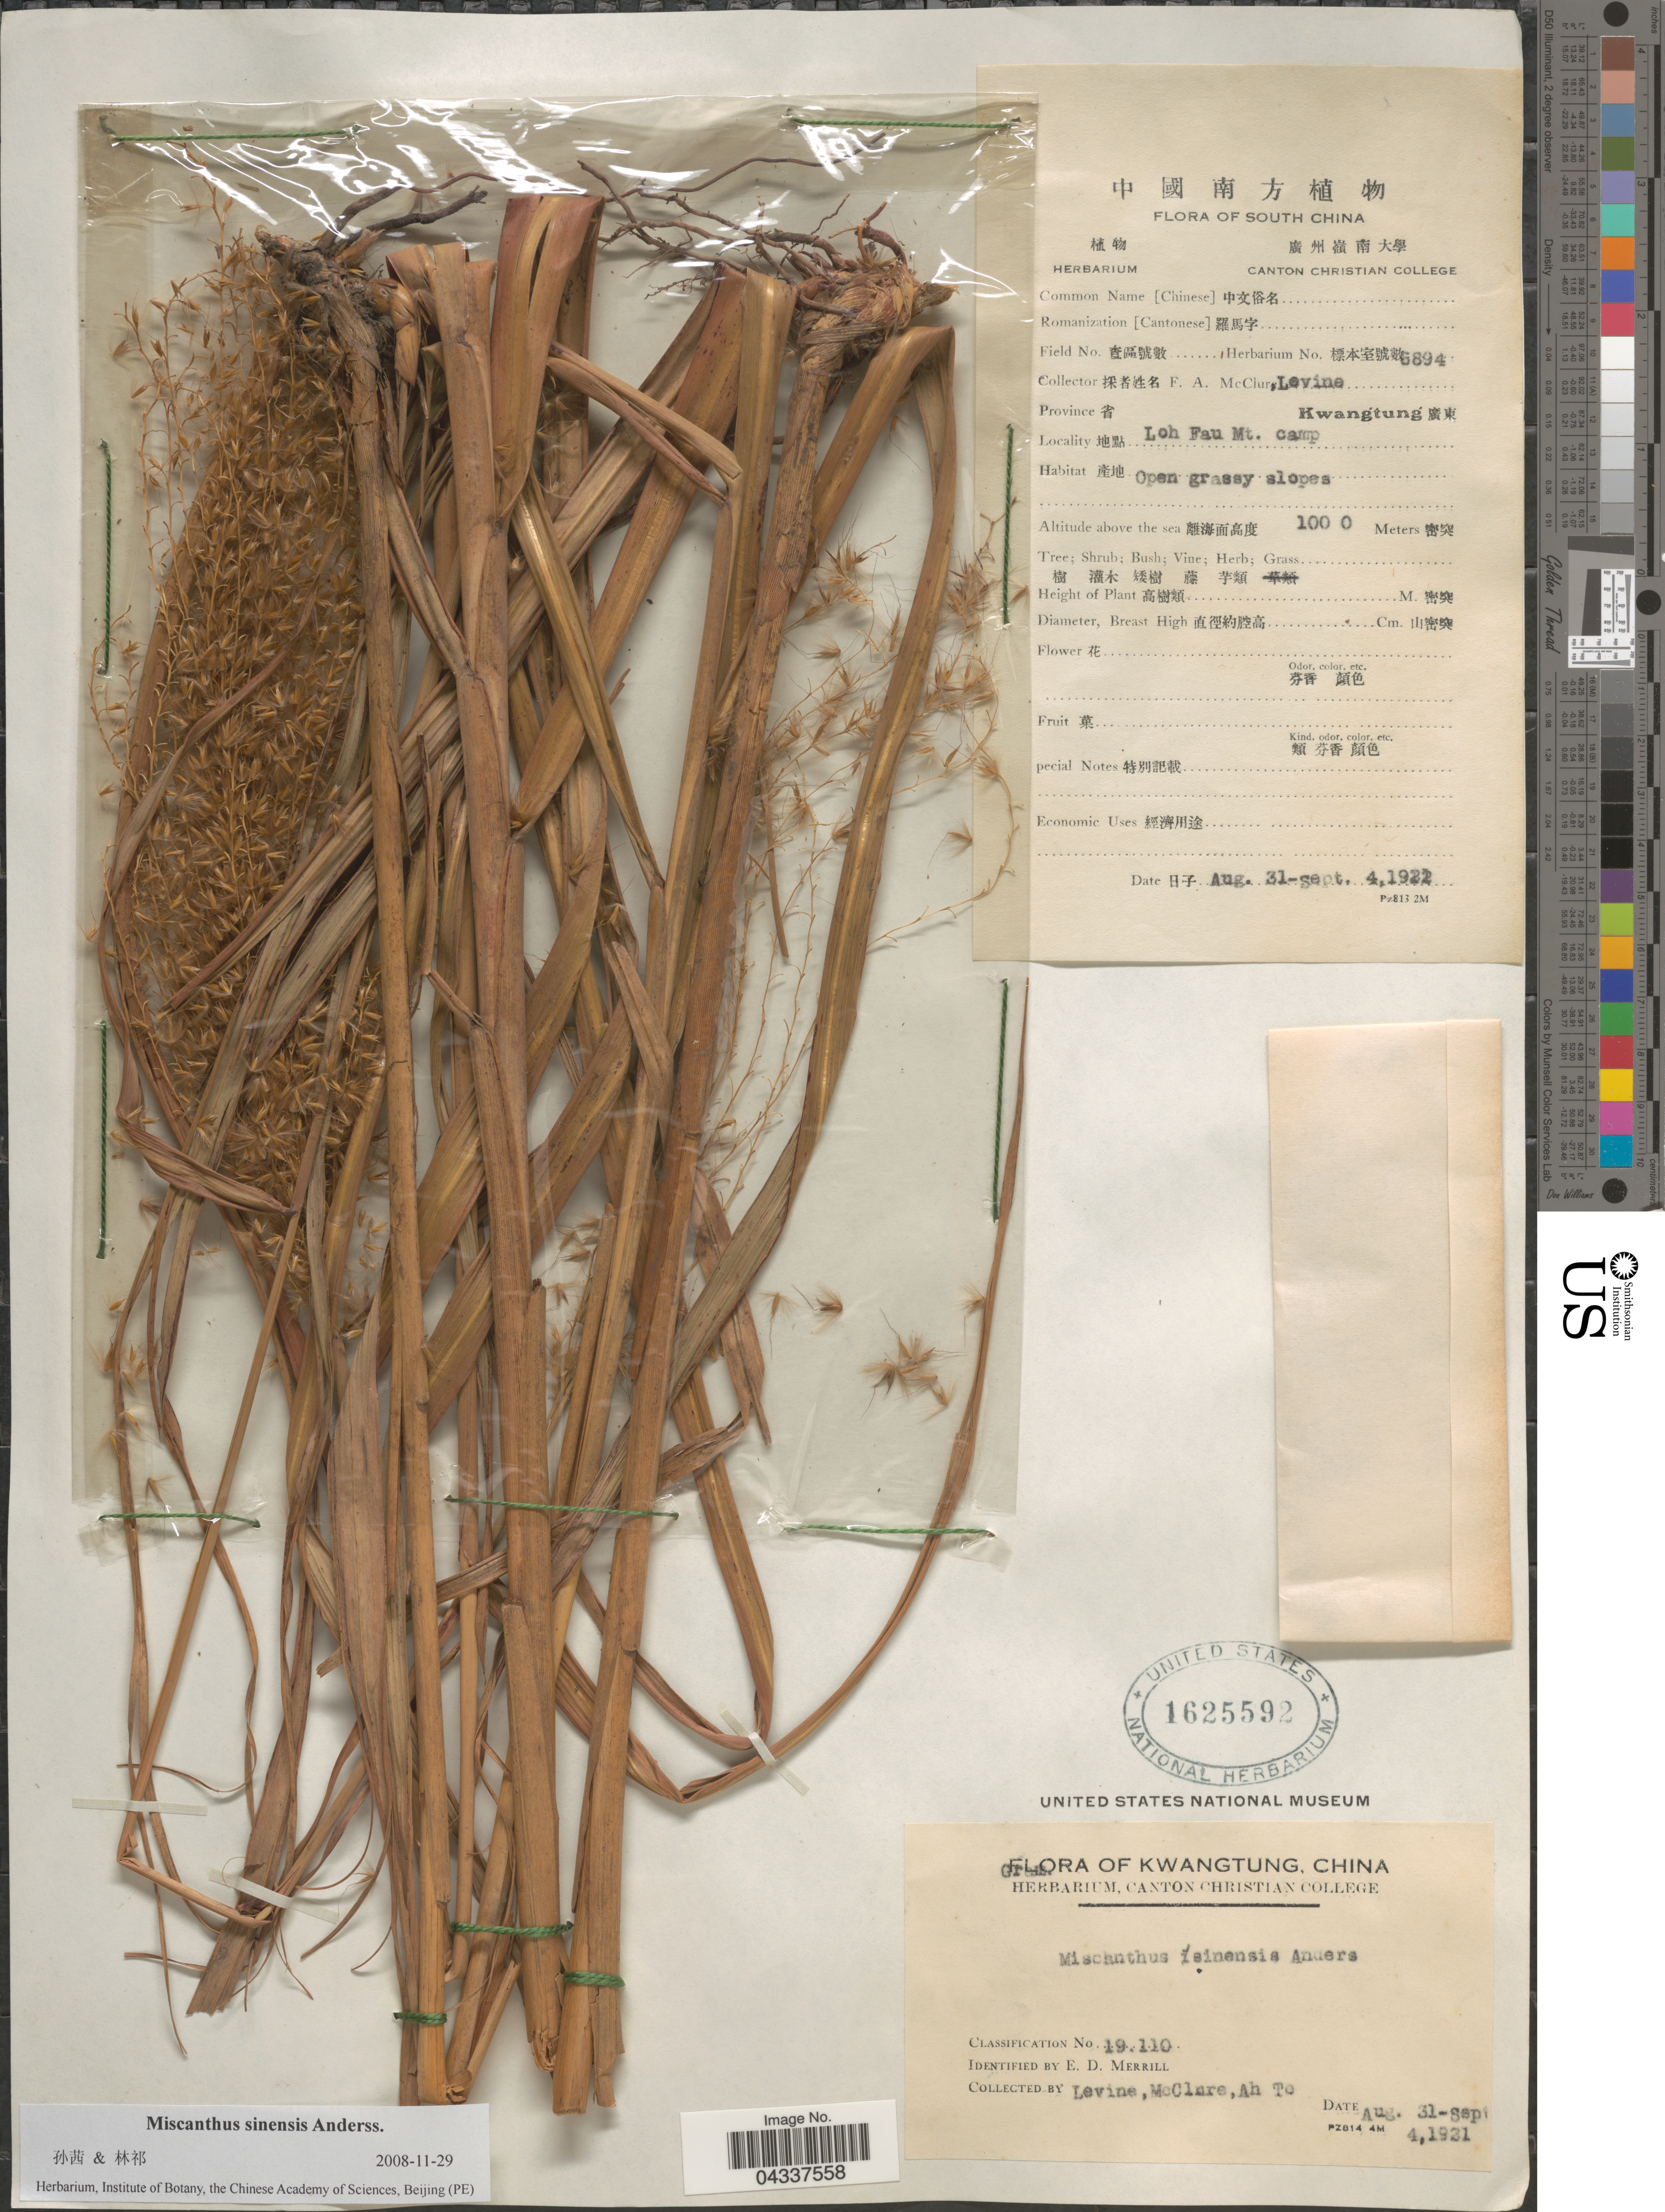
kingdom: Plantae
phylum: Tracheophyta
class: Liliopsida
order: Poales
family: Poaceae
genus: Miscanthus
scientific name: Miscanthus sinensis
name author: Andersson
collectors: -. Levine, F. A. McClure & Ah To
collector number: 6894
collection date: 1921-08-31/1921-09-04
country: China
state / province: Guangdong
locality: South China. Province [Foreign script] Kwangtung [Foreign script]. Loh Fau Mt. camp. Open grassy slopes.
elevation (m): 1000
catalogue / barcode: US 1625592